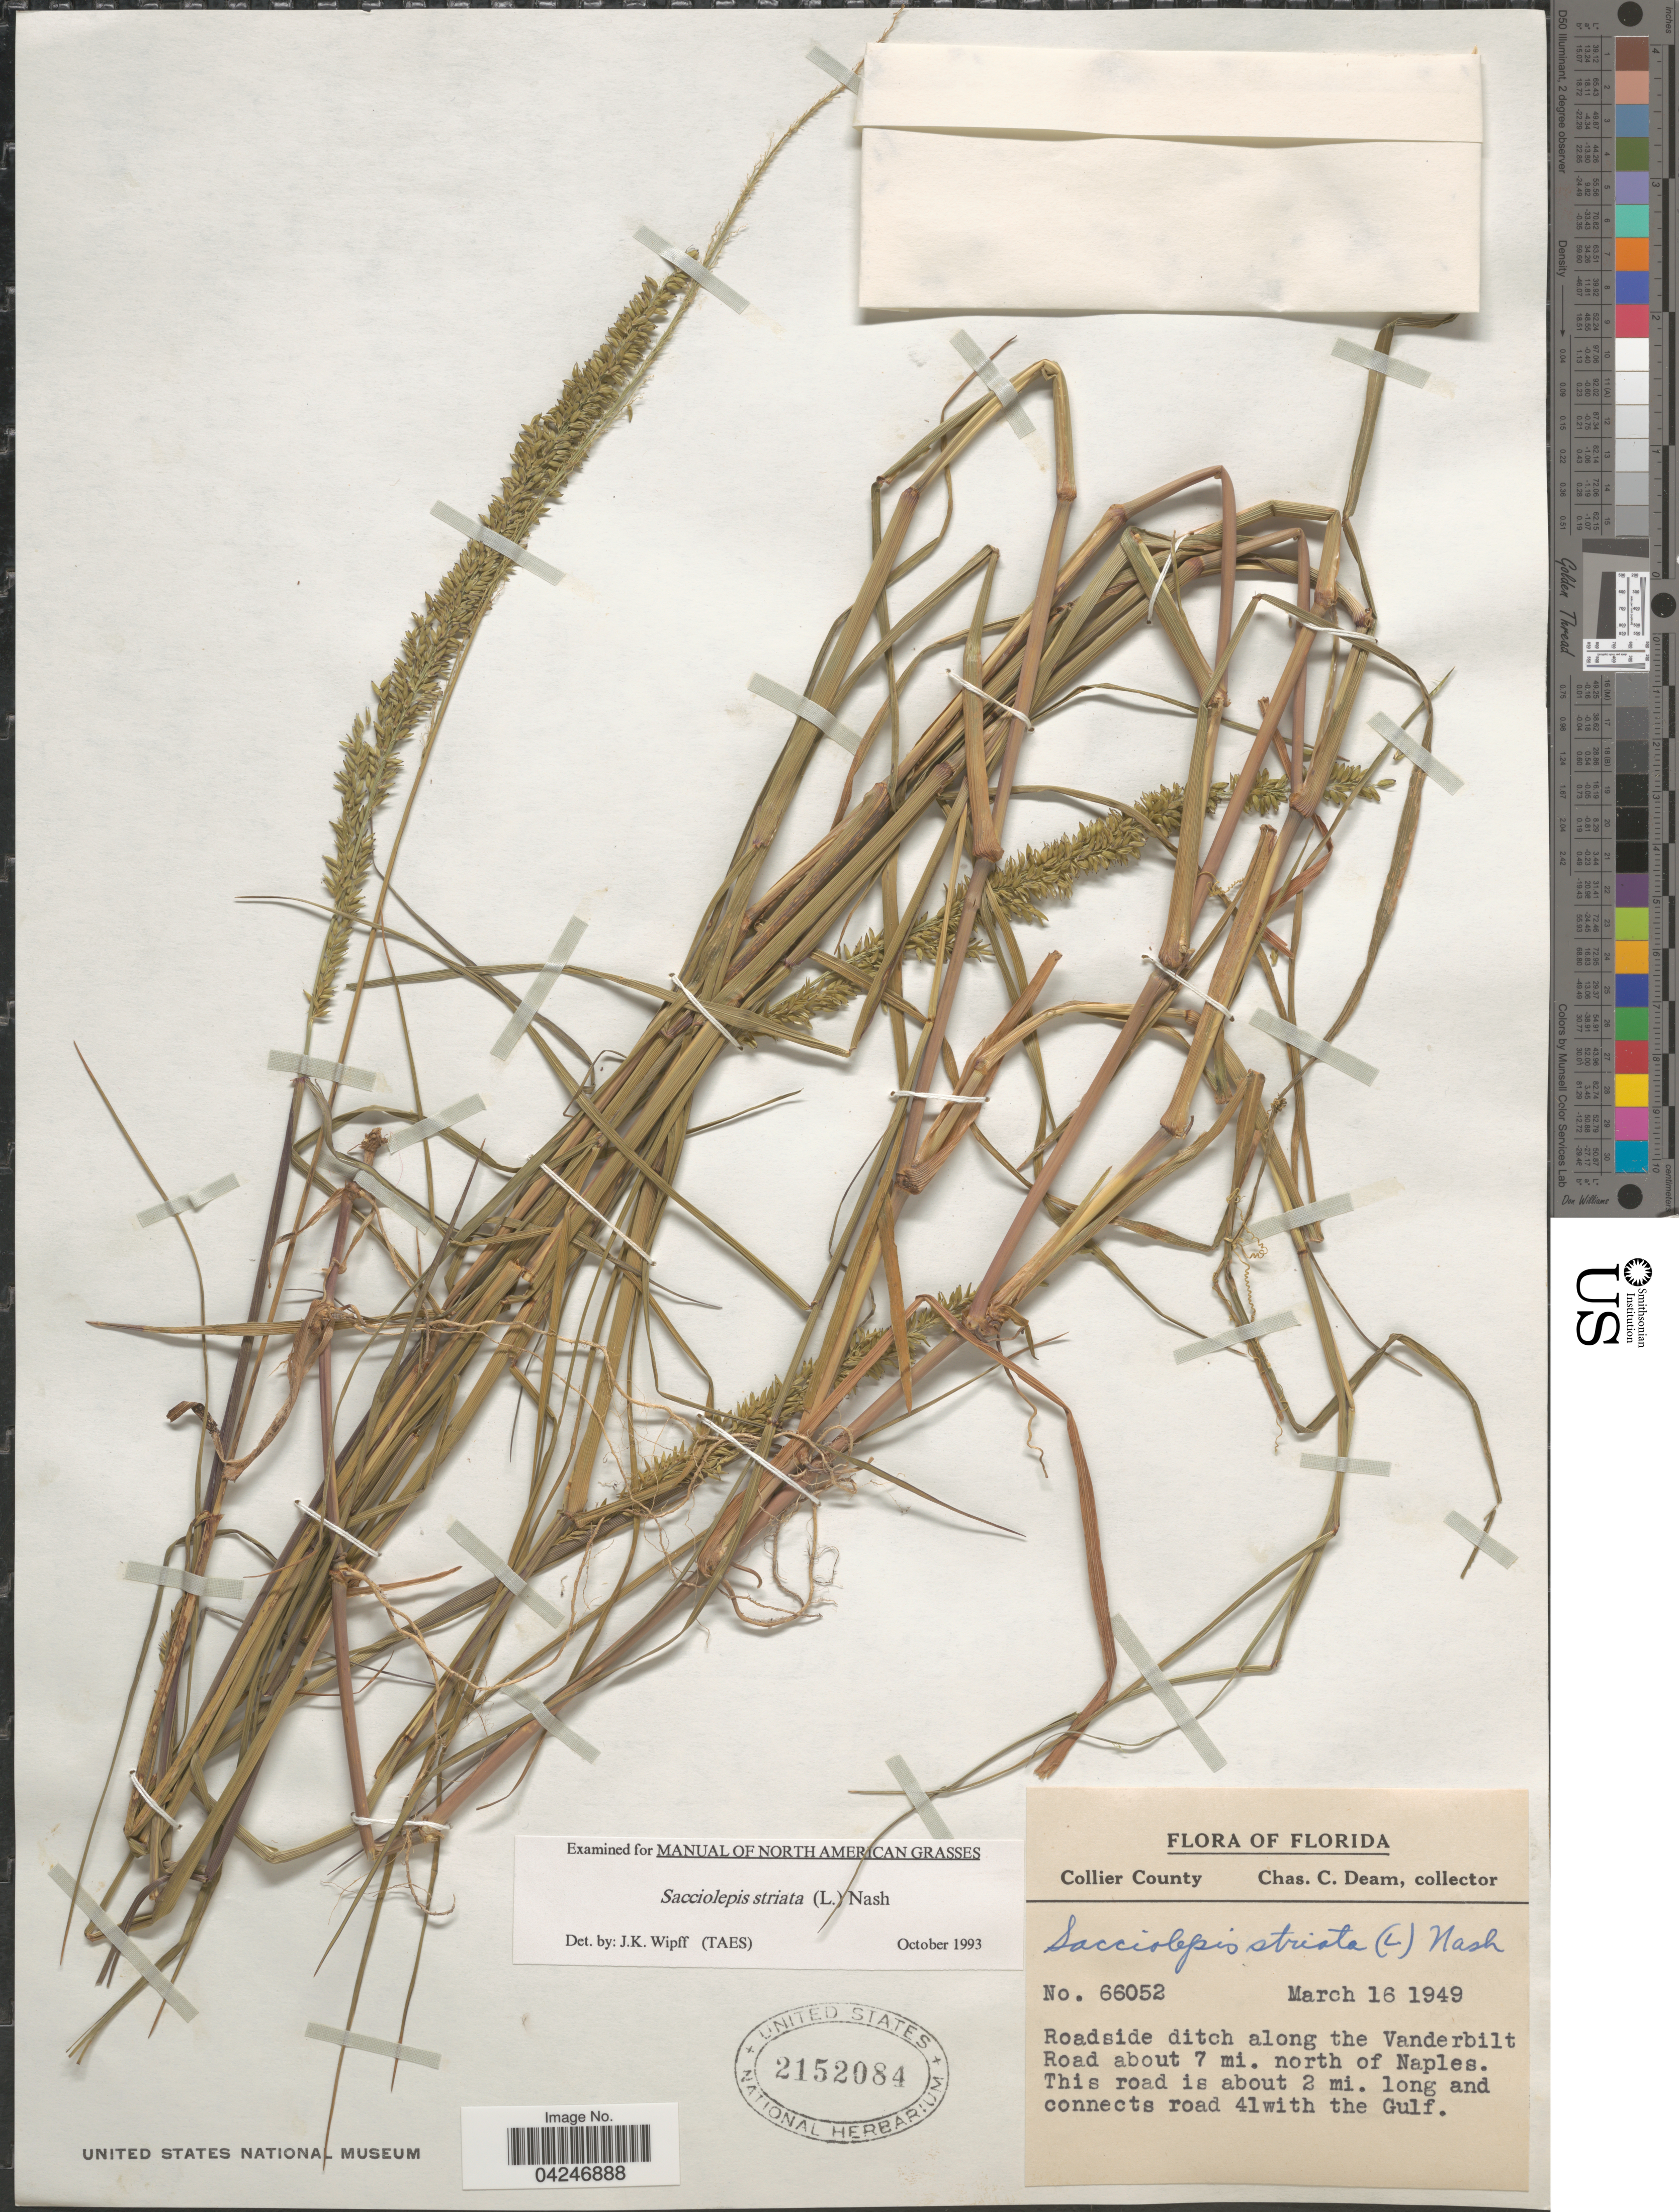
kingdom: Plantae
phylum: Tracheophyta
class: Liliopsida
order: Poales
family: Poaceae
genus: Sacciolepis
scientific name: Sacciolepis striata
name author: (L.) Nash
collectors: C. C. Deam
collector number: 66052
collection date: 1949-03-16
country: United States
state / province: Florida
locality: Collier County. Roadside ditch along the Vanderbilt Road about 7 mi. north of Naples. This road is about 2 mi. long and connects road 41with the Gulf.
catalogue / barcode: US 2152084